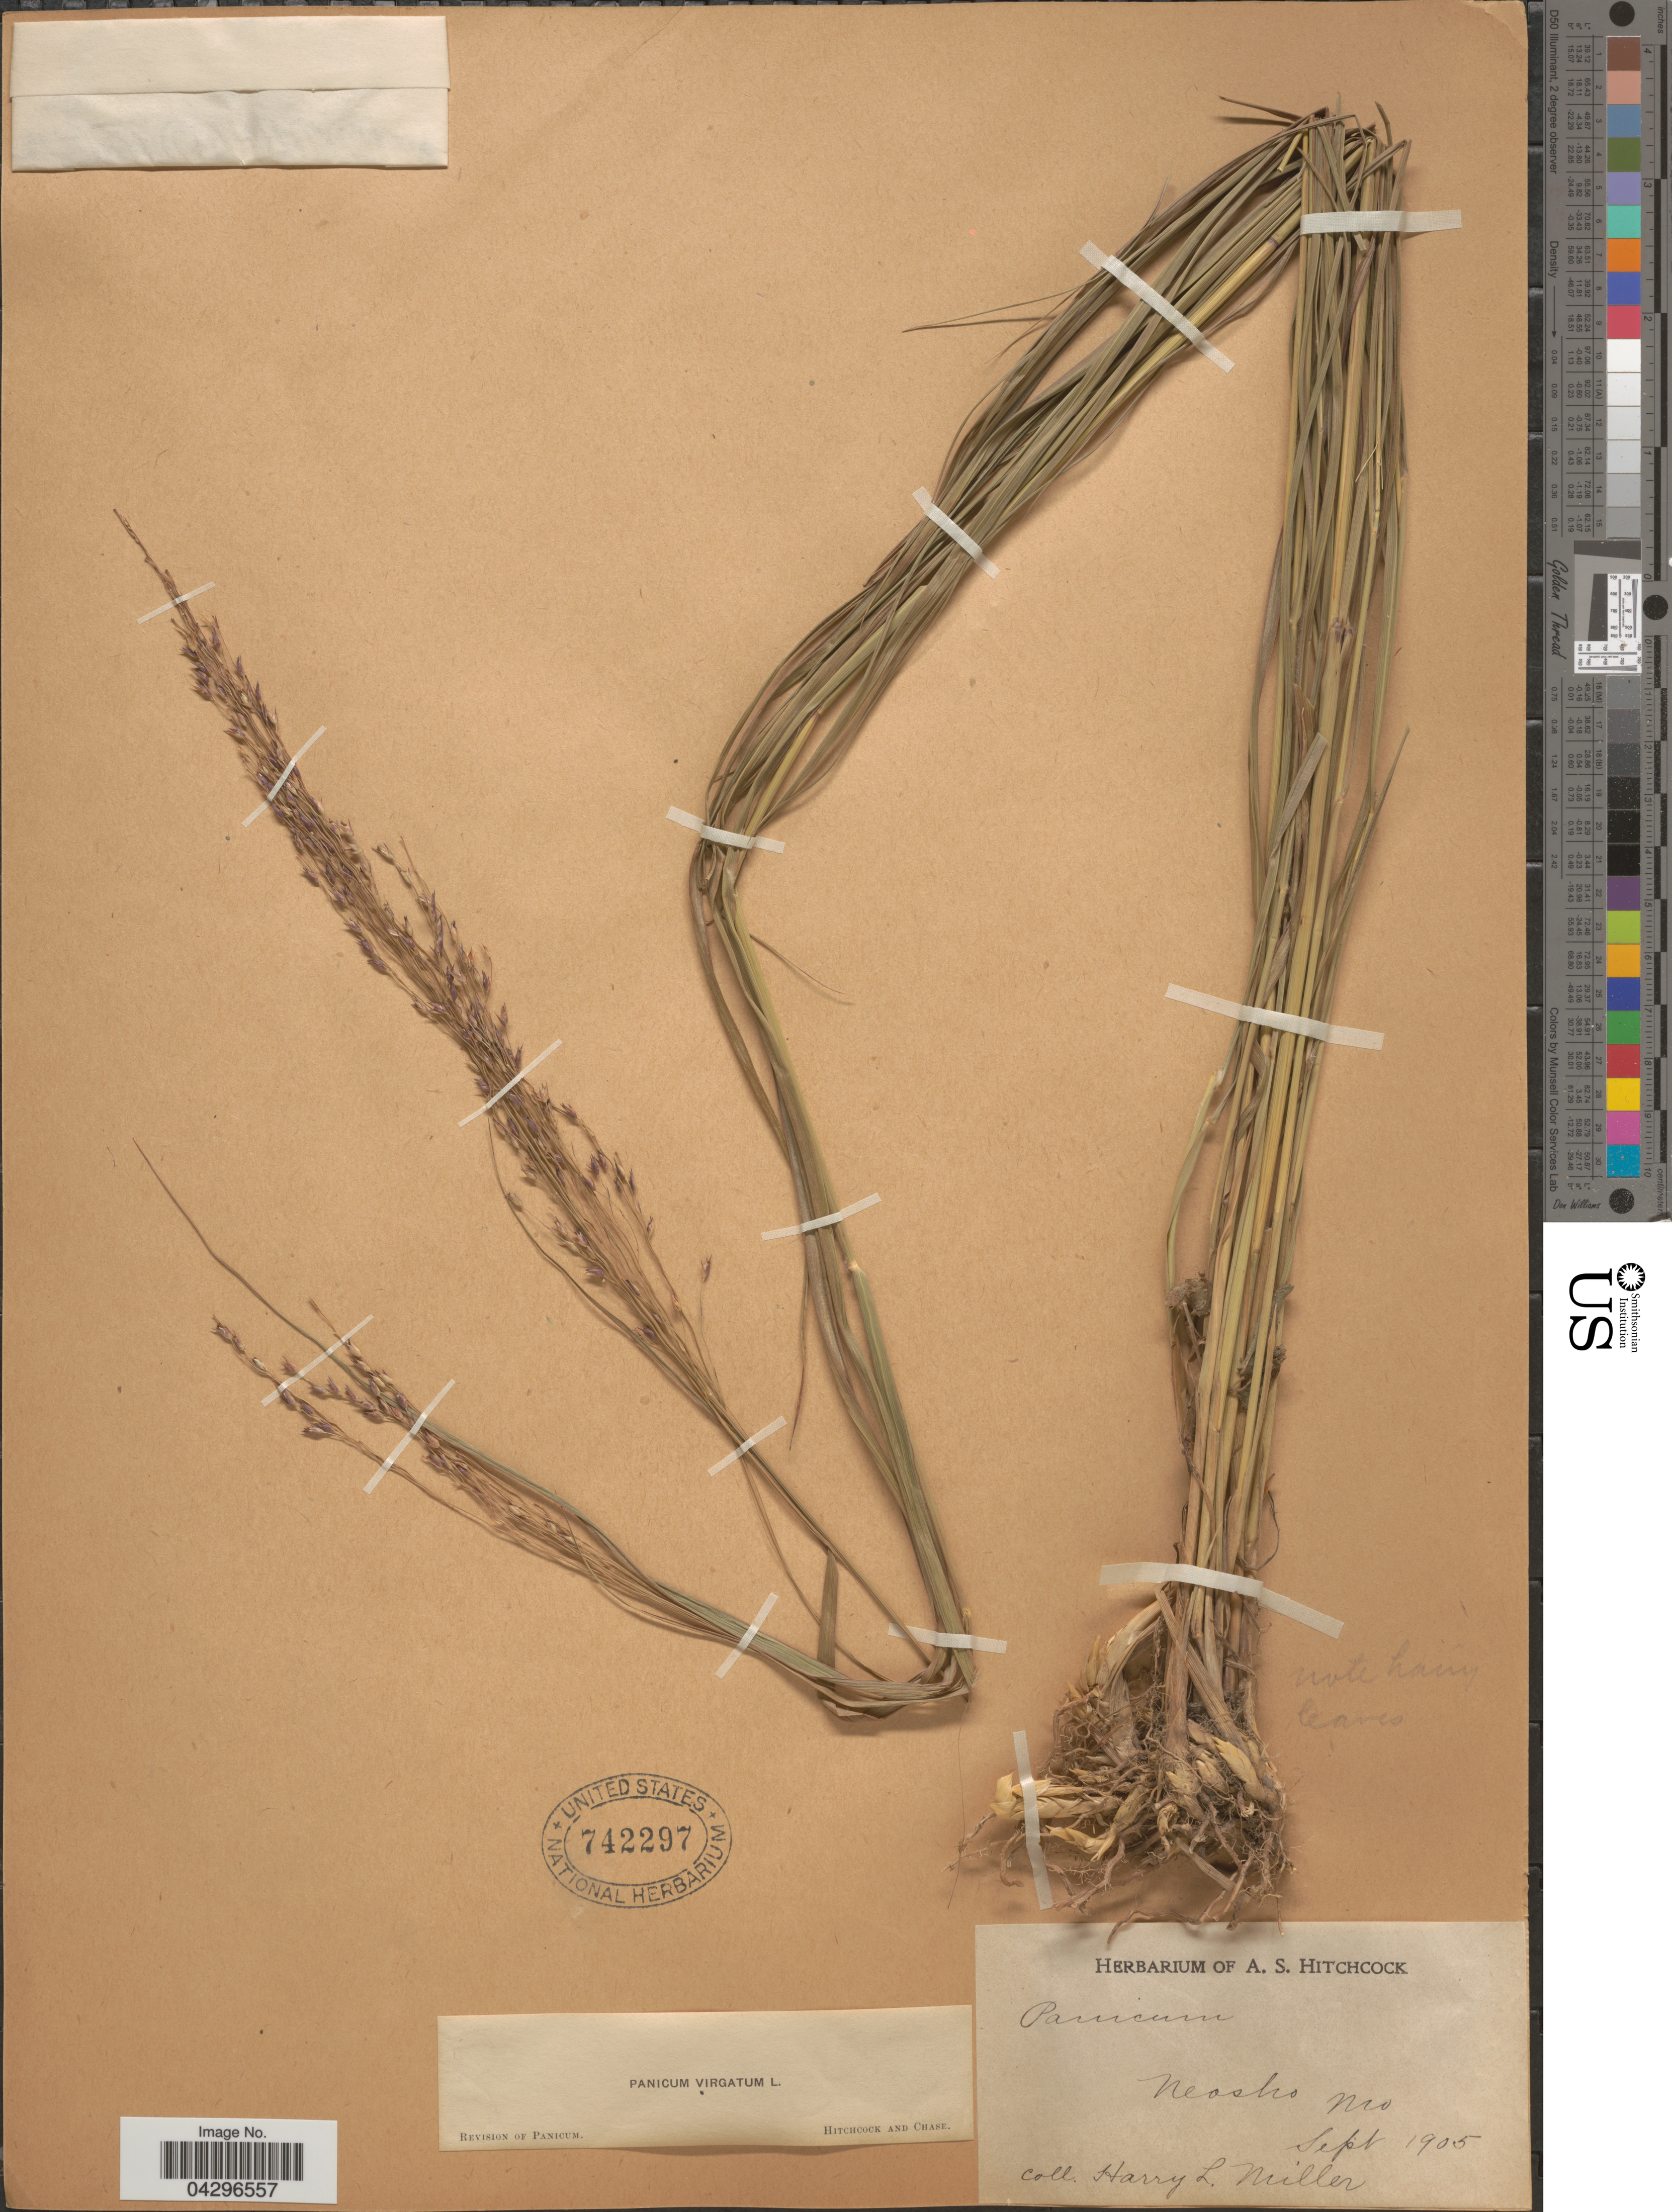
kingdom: Plantae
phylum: Tracheophyta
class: Liliopsida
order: Poales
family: Poaceae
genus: Panicum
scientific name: Panicum virgatum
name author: L.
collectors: H. Miller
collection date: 1905-09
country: United States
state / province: Missouri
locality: Neosho.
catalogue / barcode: US 742297